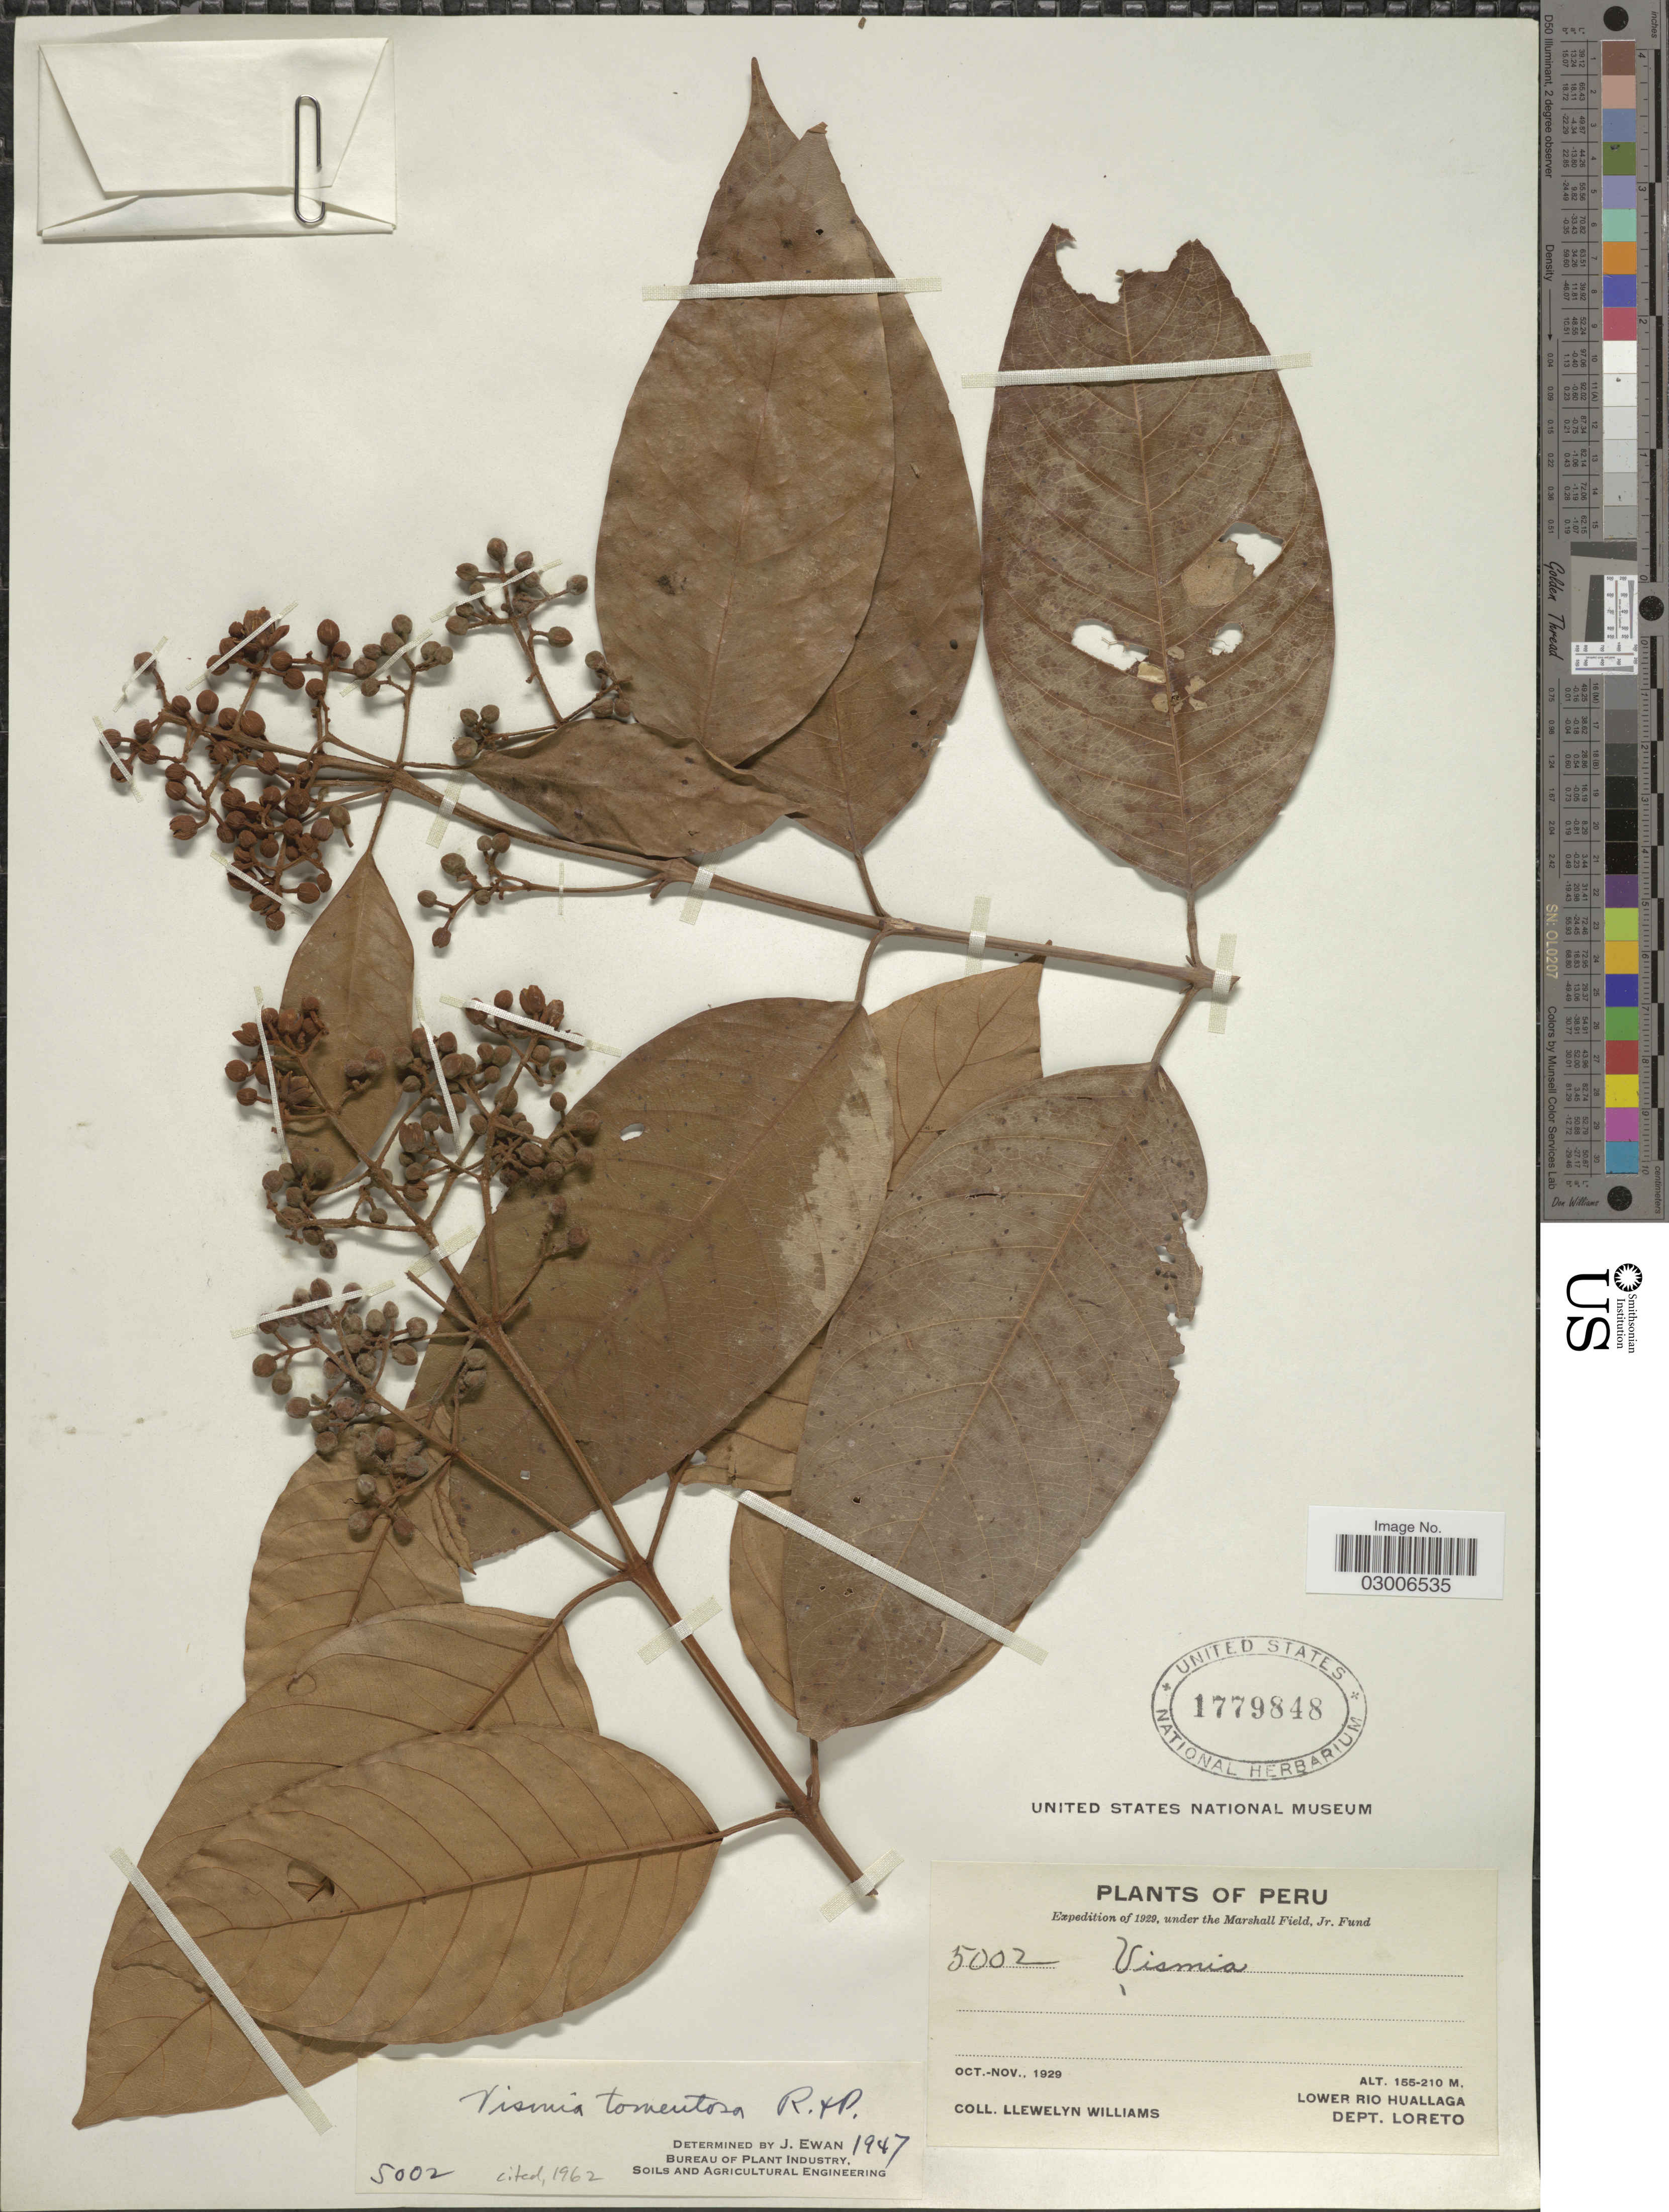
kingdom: Plantae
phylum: Tracheophyta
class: Magnoliopsida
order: Malpighiales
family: Hypericaceae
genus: Vismia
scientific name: Vismia baccifera subsp. subcuneata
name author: (Huber) Ewan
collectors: Ll. Williams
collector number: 5002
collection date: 1929-10/1929-11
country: Peru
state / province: Loreto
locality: Lower Rio Huallaga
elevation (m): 155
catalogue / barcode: US 1779848